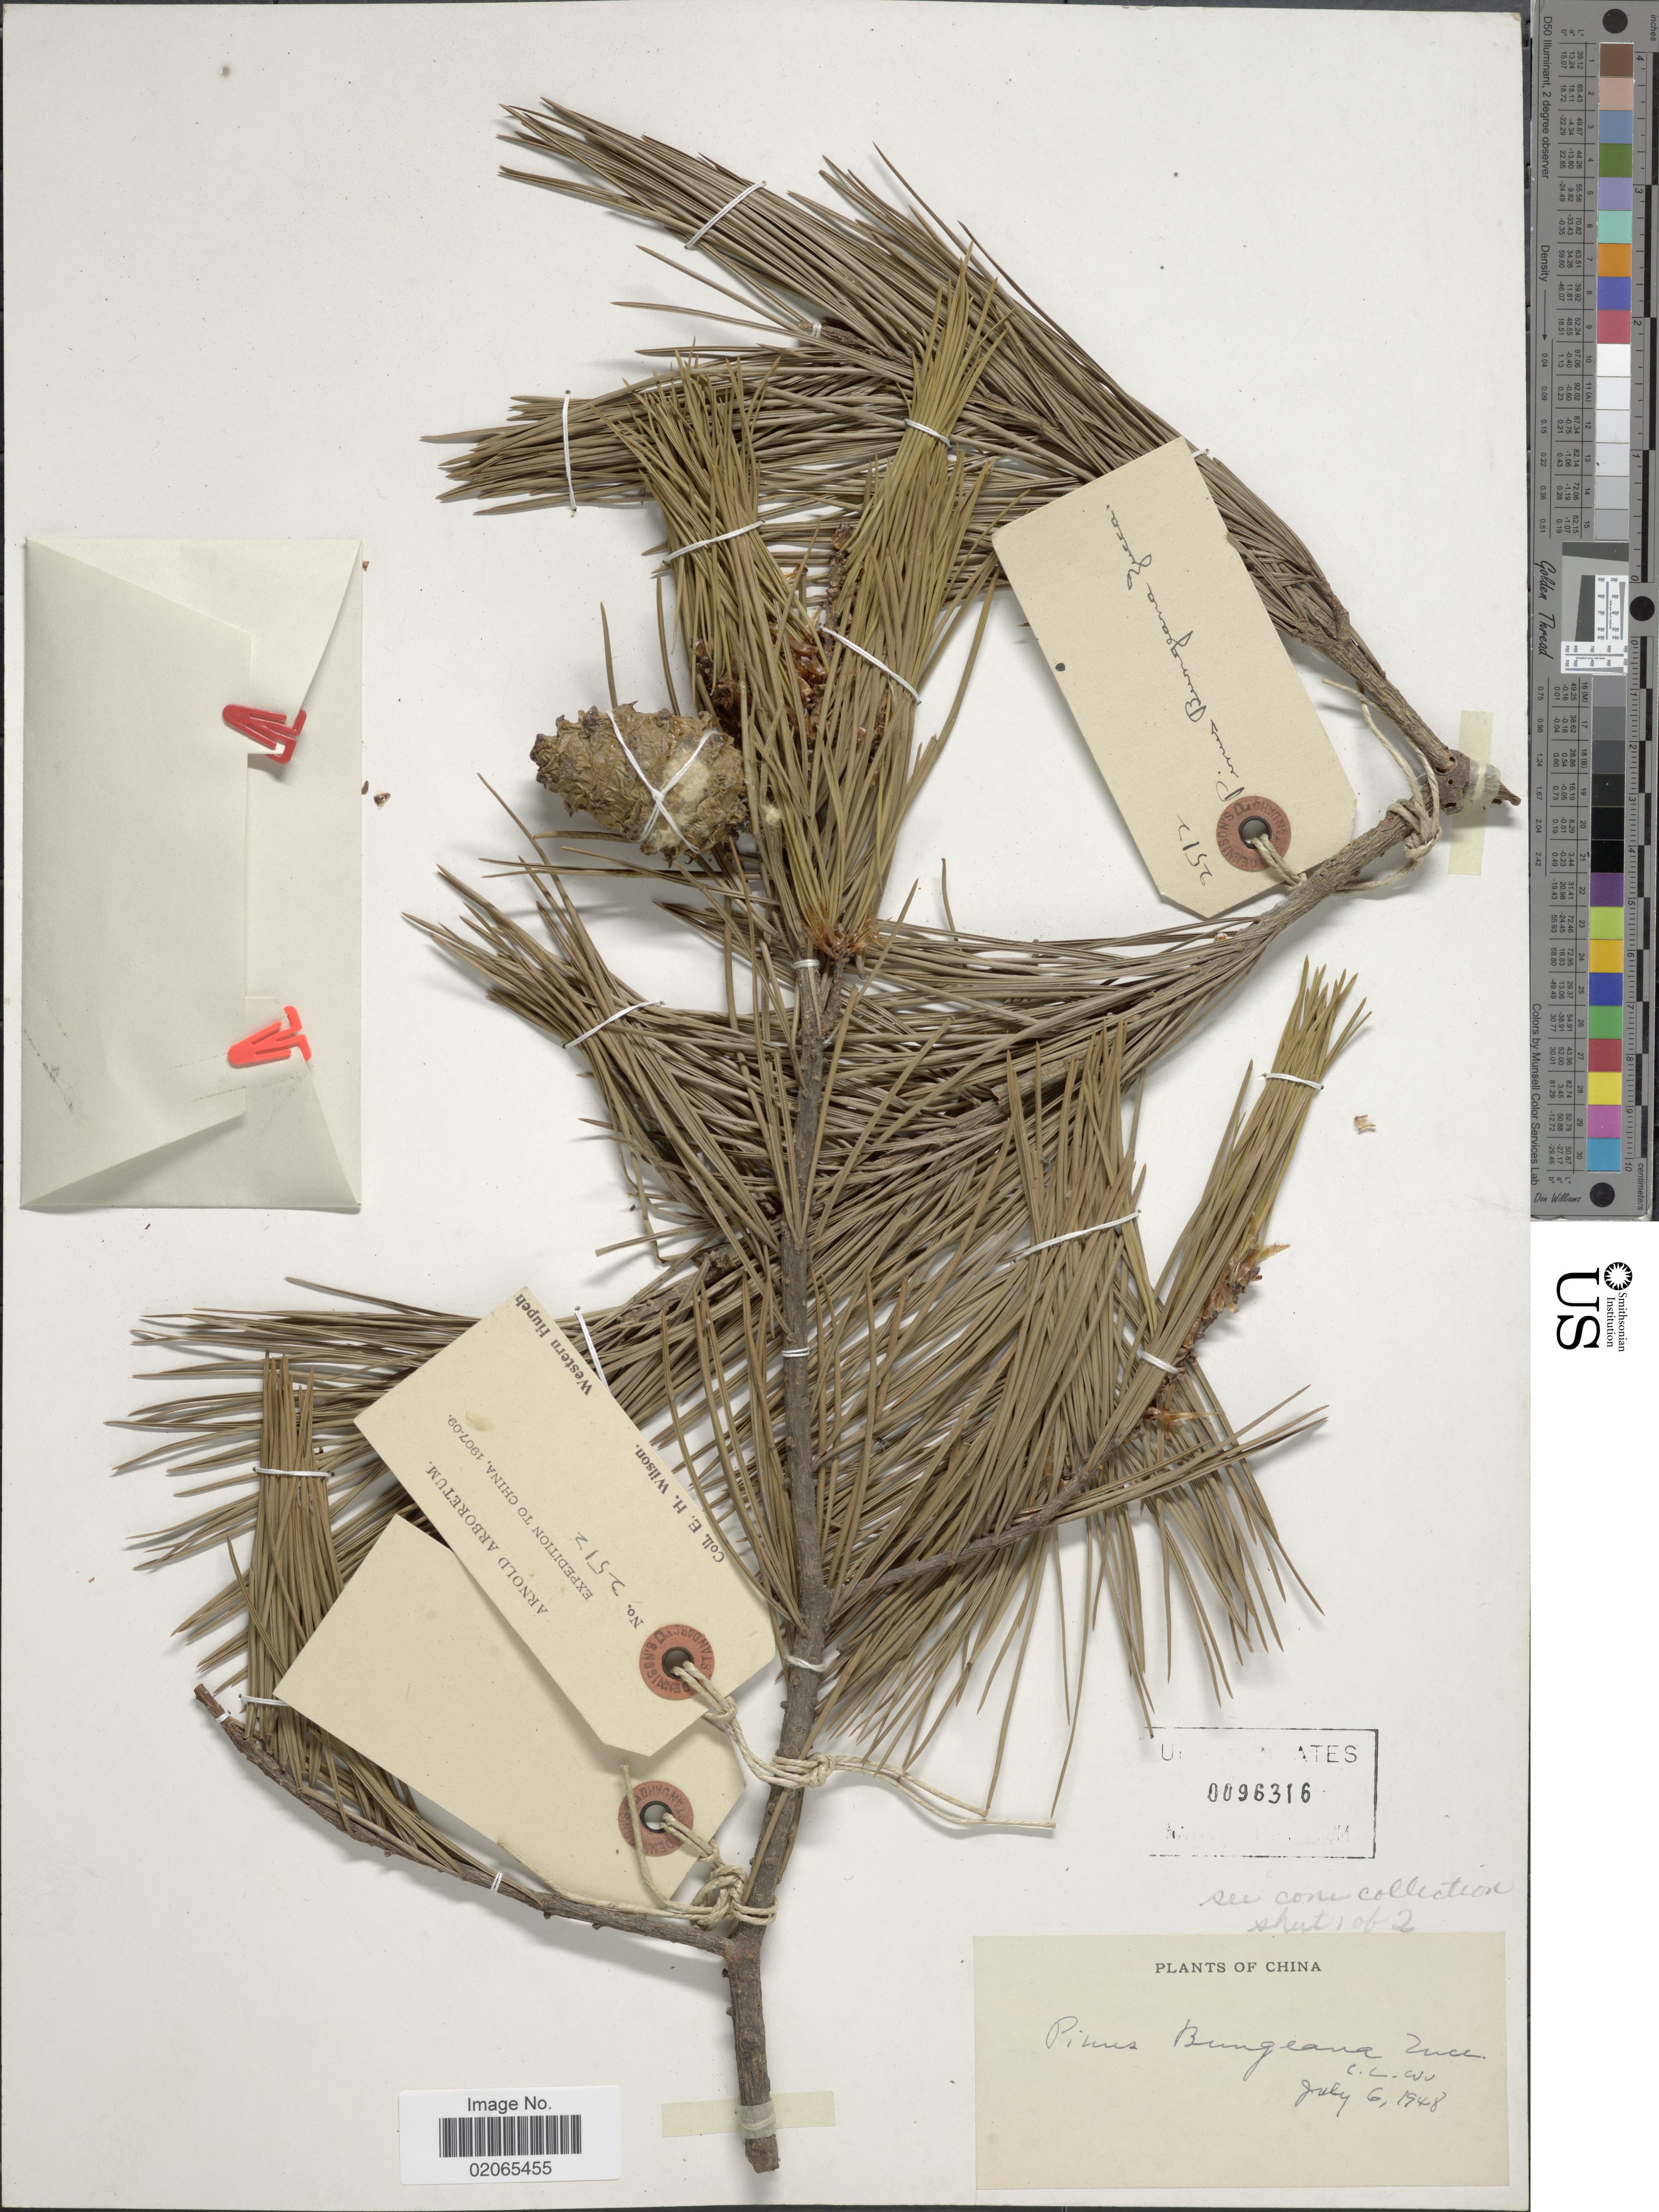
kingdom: Plantae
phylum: Tracheophyta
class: Pinopsida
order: Pinales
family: Pinaceae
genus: Pinus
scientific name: Pinus bungeana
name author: Zucc. ex Endl.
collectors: E. Wilson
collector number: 2512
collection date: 1907/1909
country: China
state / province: Hubei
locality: Western Hupeh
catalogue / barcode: US 96316